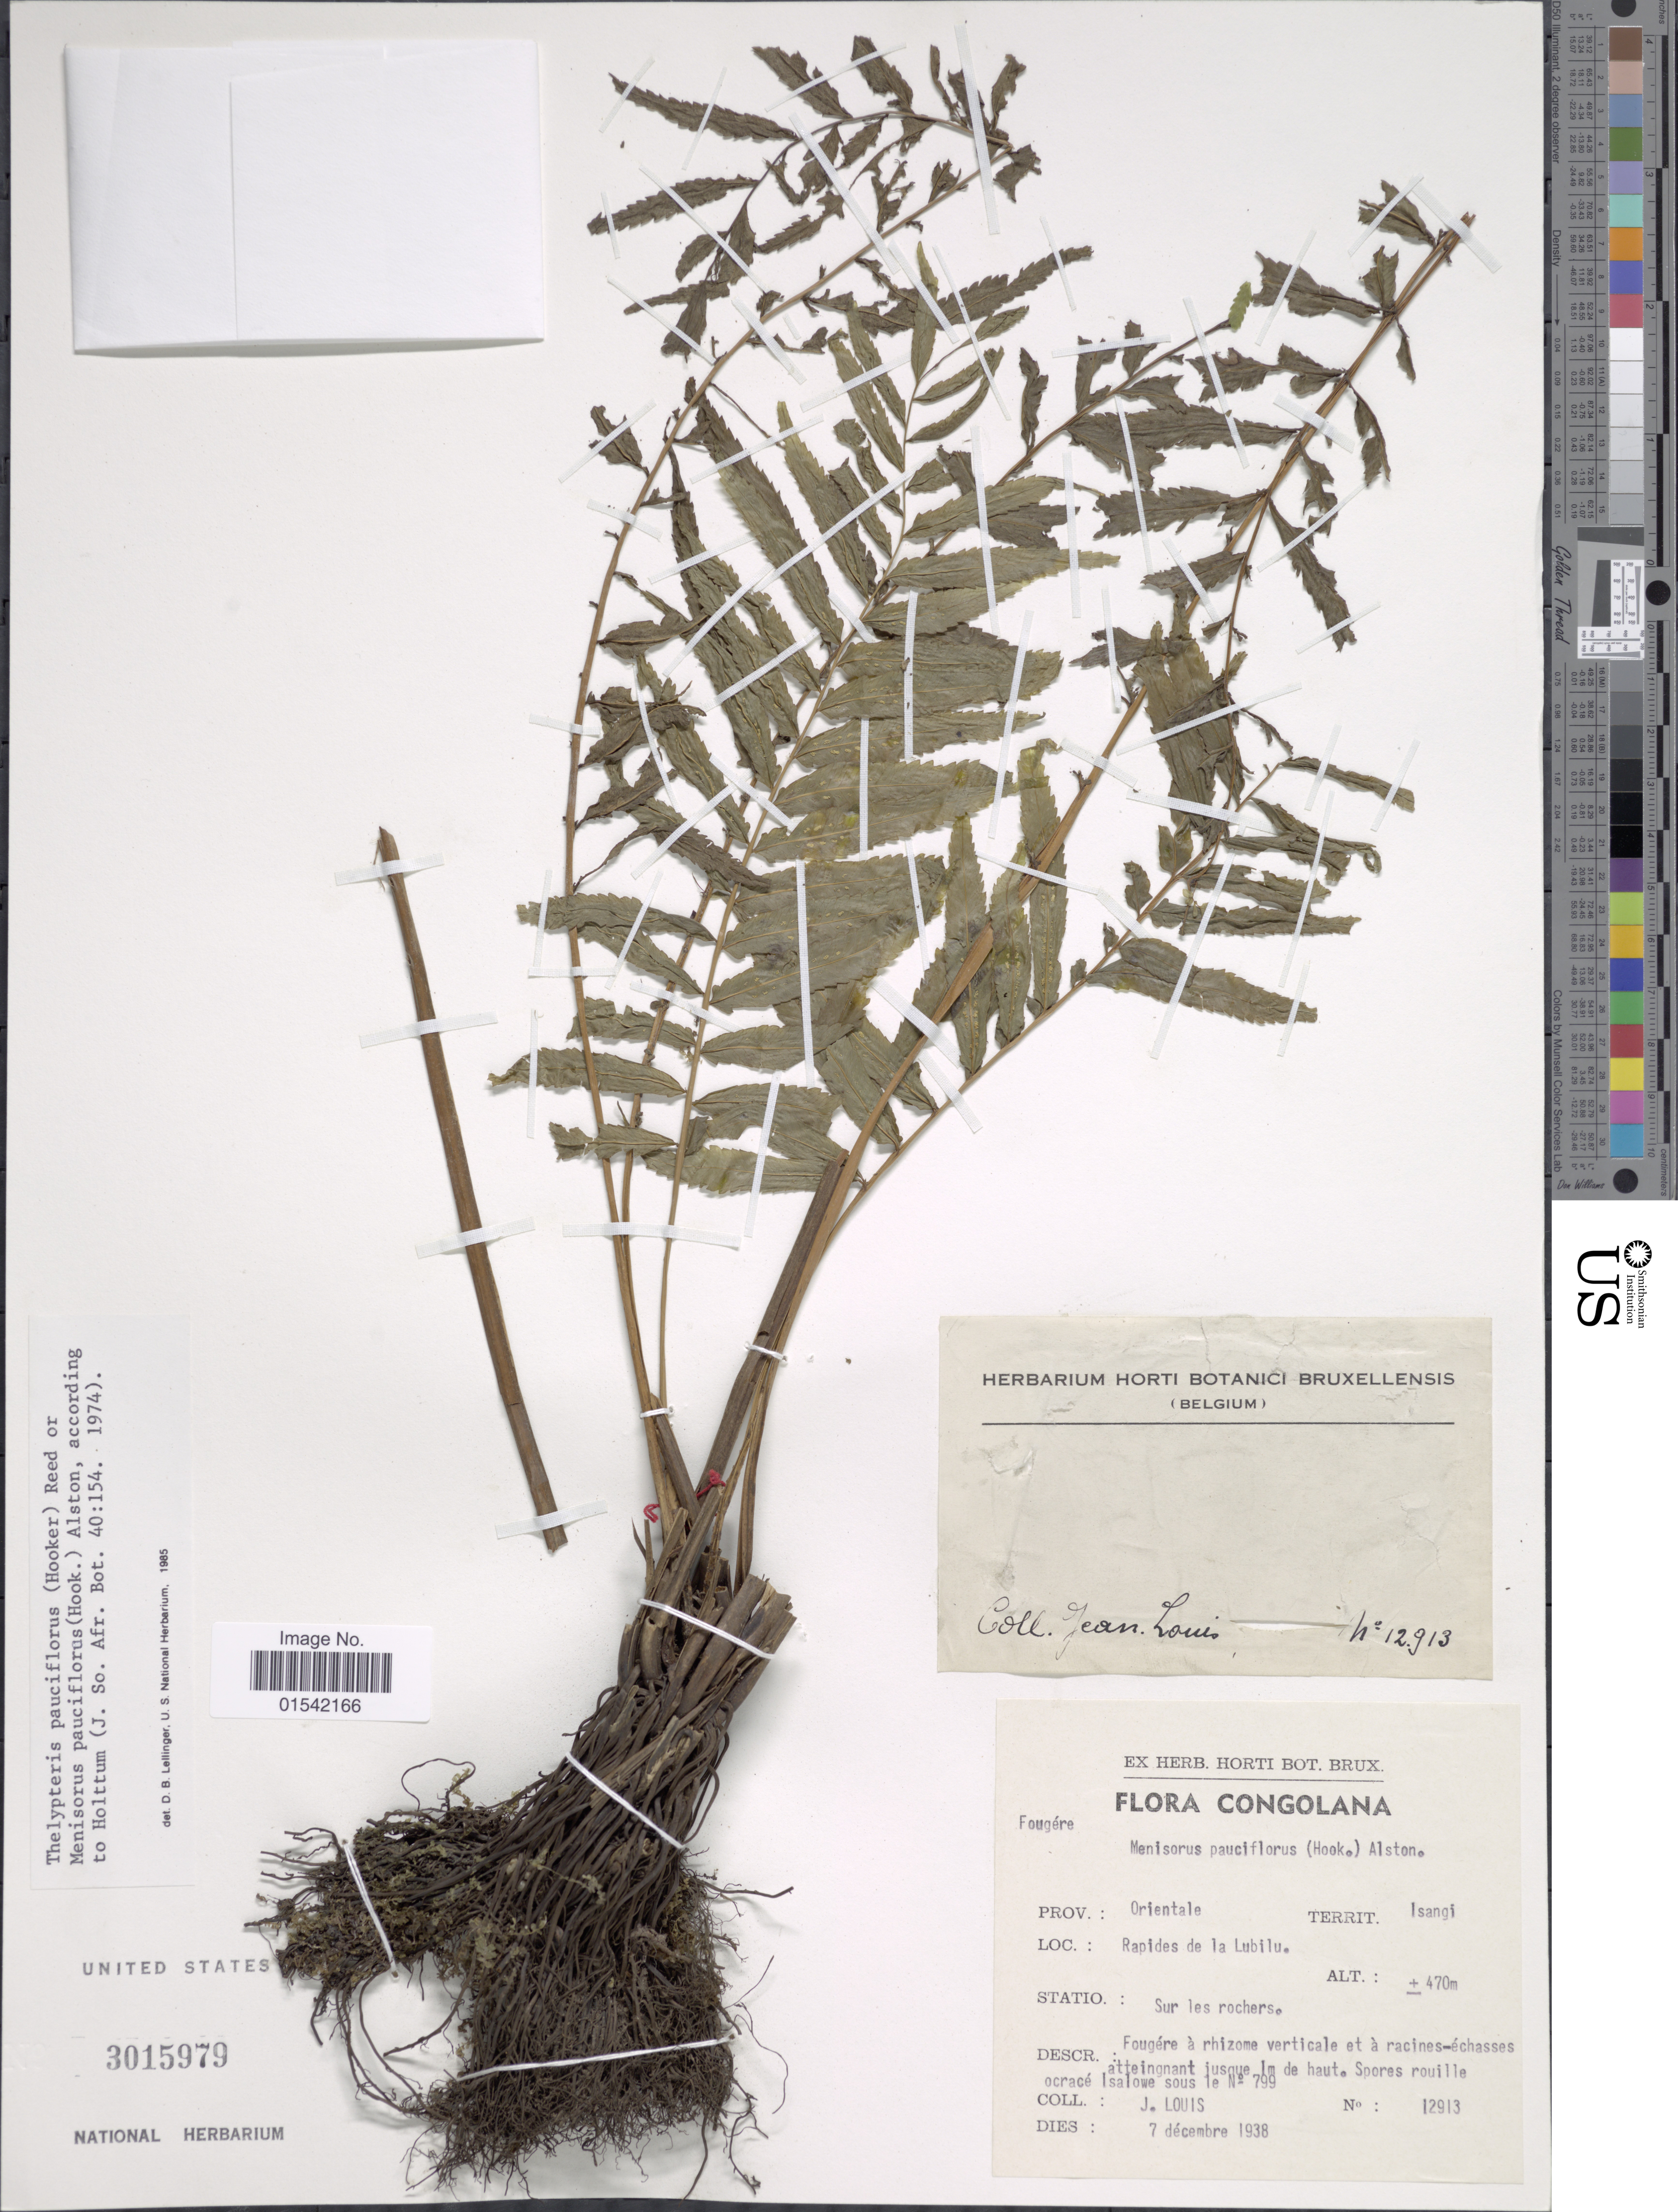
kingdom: Plantae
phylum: Tracheophyta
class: Polypodiopsida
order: Polypodiales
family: Thelypteridaceae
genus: Menisorus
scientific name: Menisorus pauciflorus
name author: (Hook.) Alston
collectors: J. Louis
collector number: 12913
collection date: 1938-12-07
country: Congo, Democratic Republic of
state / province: Tshopo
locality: Congolana, Territ. Isangi, Rapides de la Lubilu. Sur les rochers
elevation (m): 470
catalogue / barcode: US 3015979